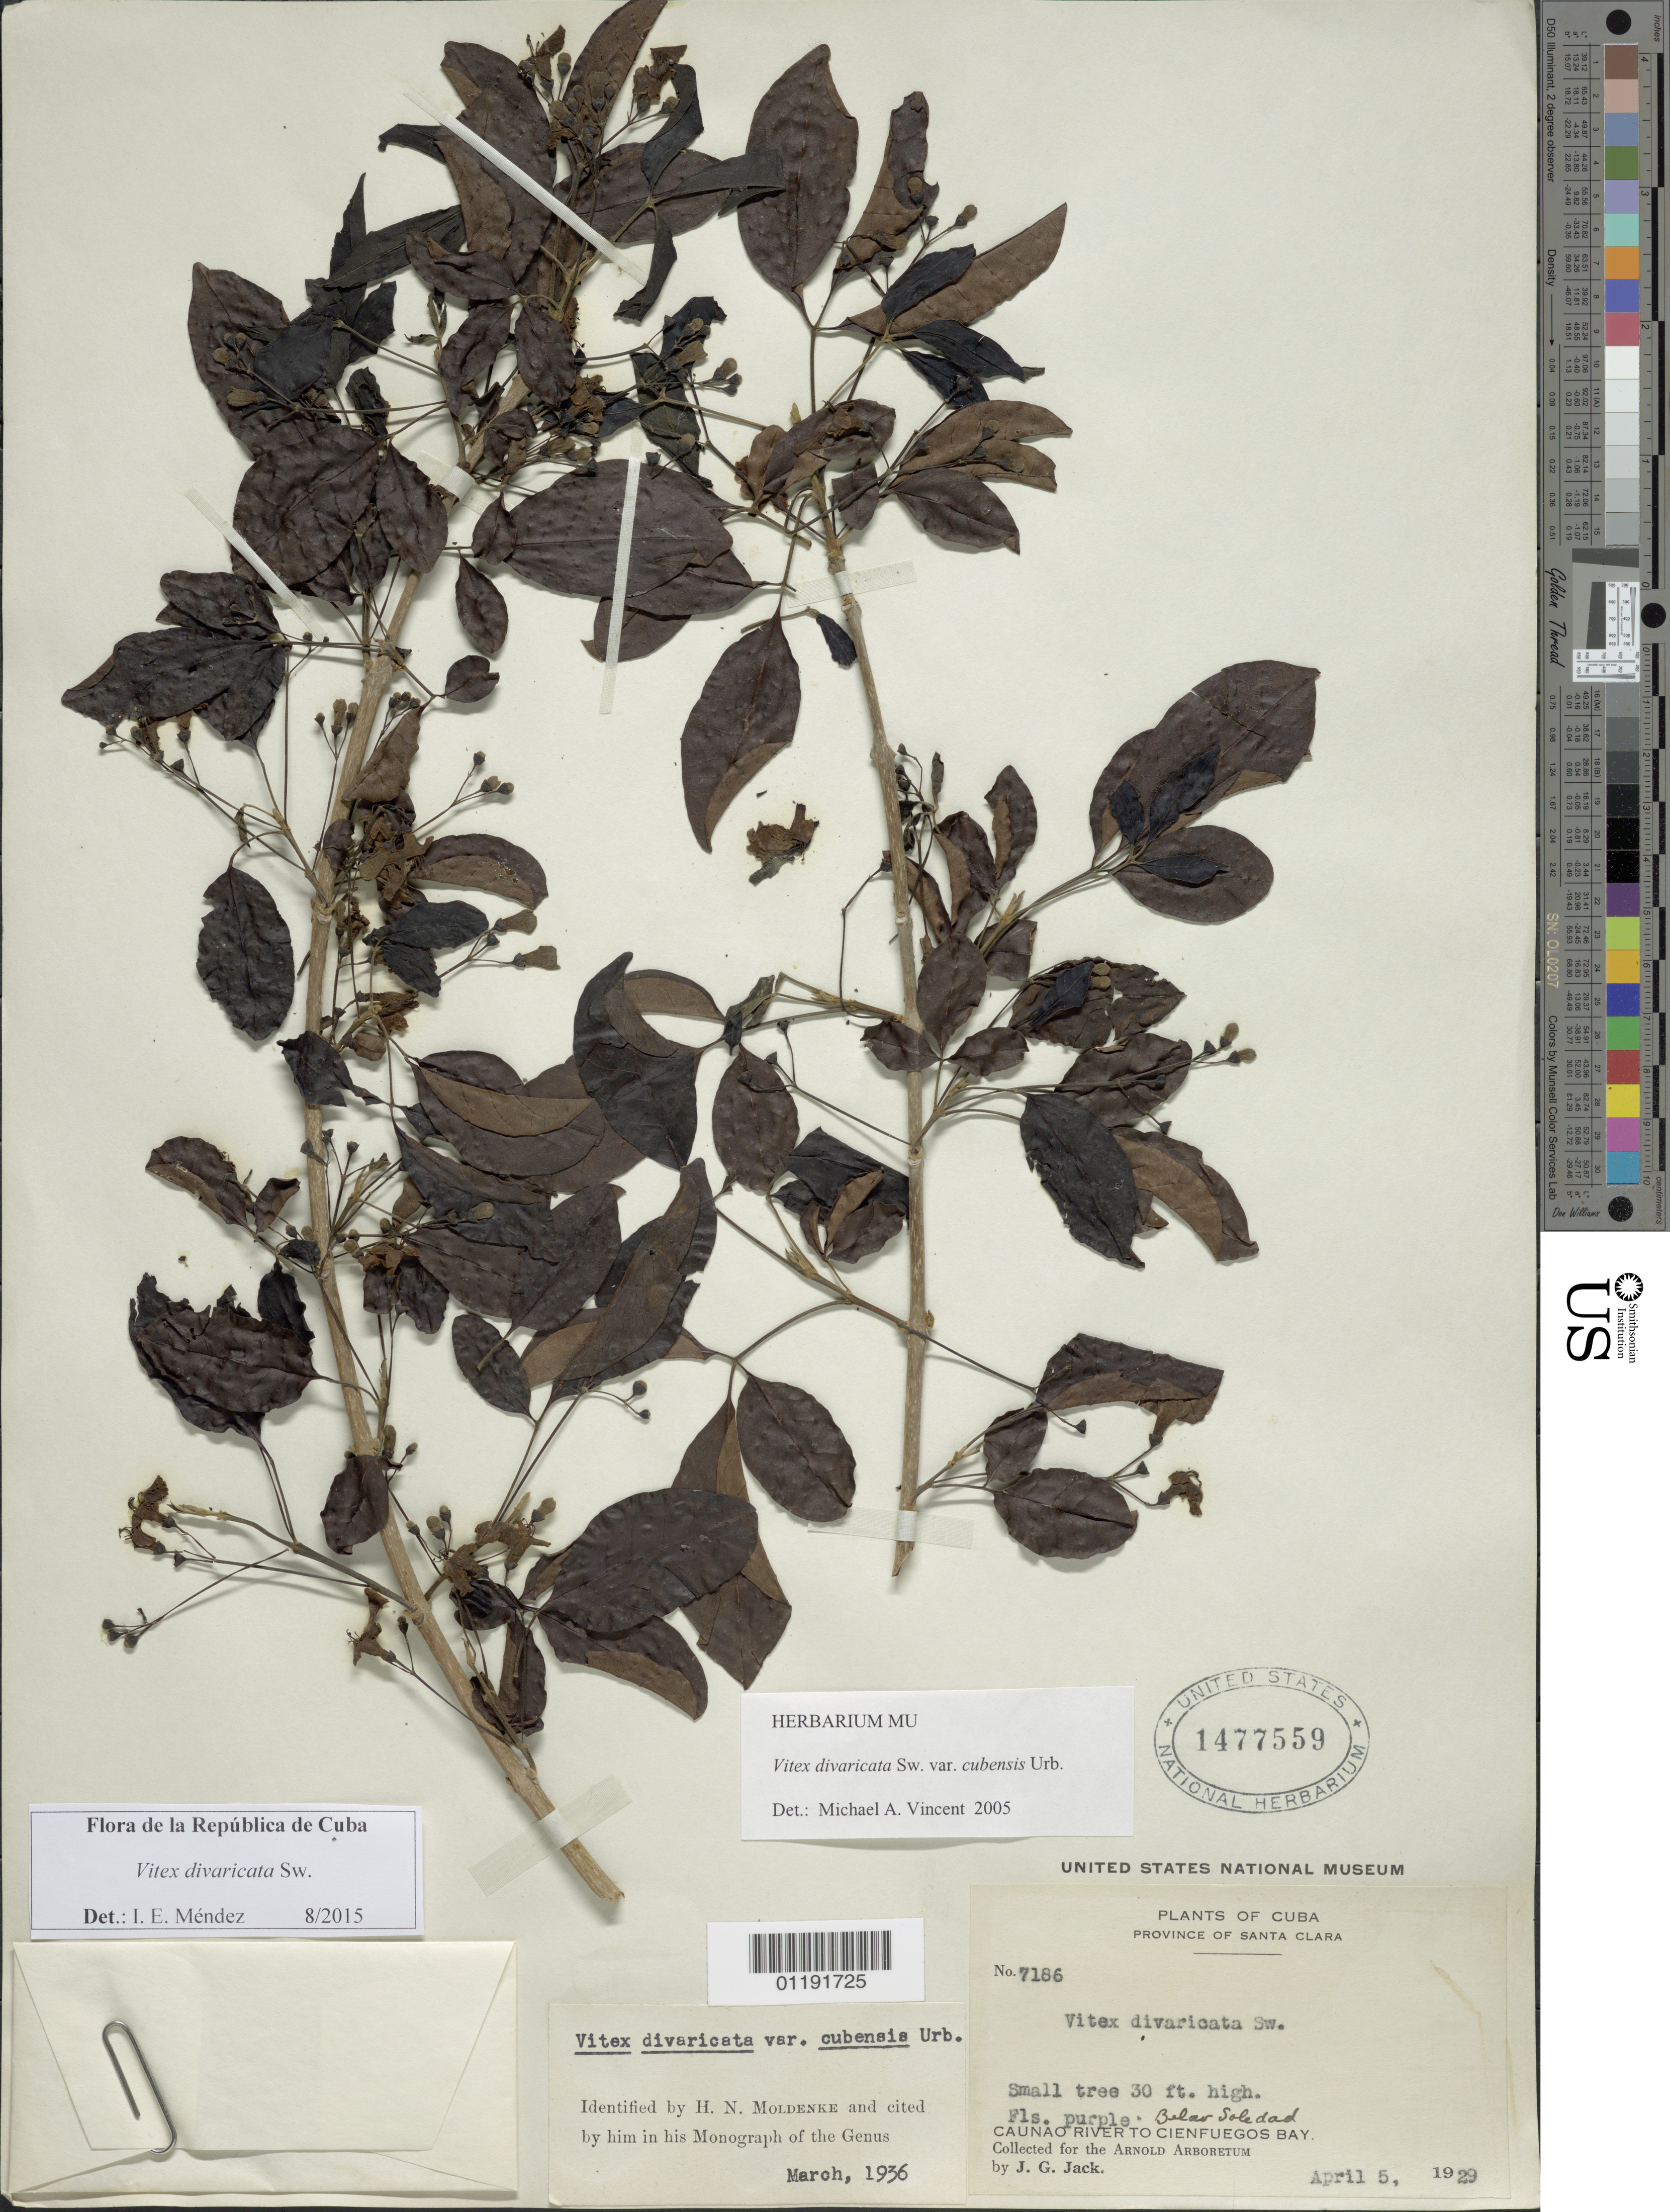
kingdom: Plantae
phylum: Tracheophyta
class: Magnoliopsida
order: Lamiales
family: Lamiaceae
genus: Vitex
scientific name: Vitex divaricata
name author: Sw.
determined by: Méndez, I. E.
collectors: J. G. Jack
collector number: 7186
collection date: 1929-04-05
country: Cuba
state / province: Santa Clara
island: Cuba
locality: Below Soledad, Caunao River to Cienfuegos Bay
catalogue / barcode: US 1477559